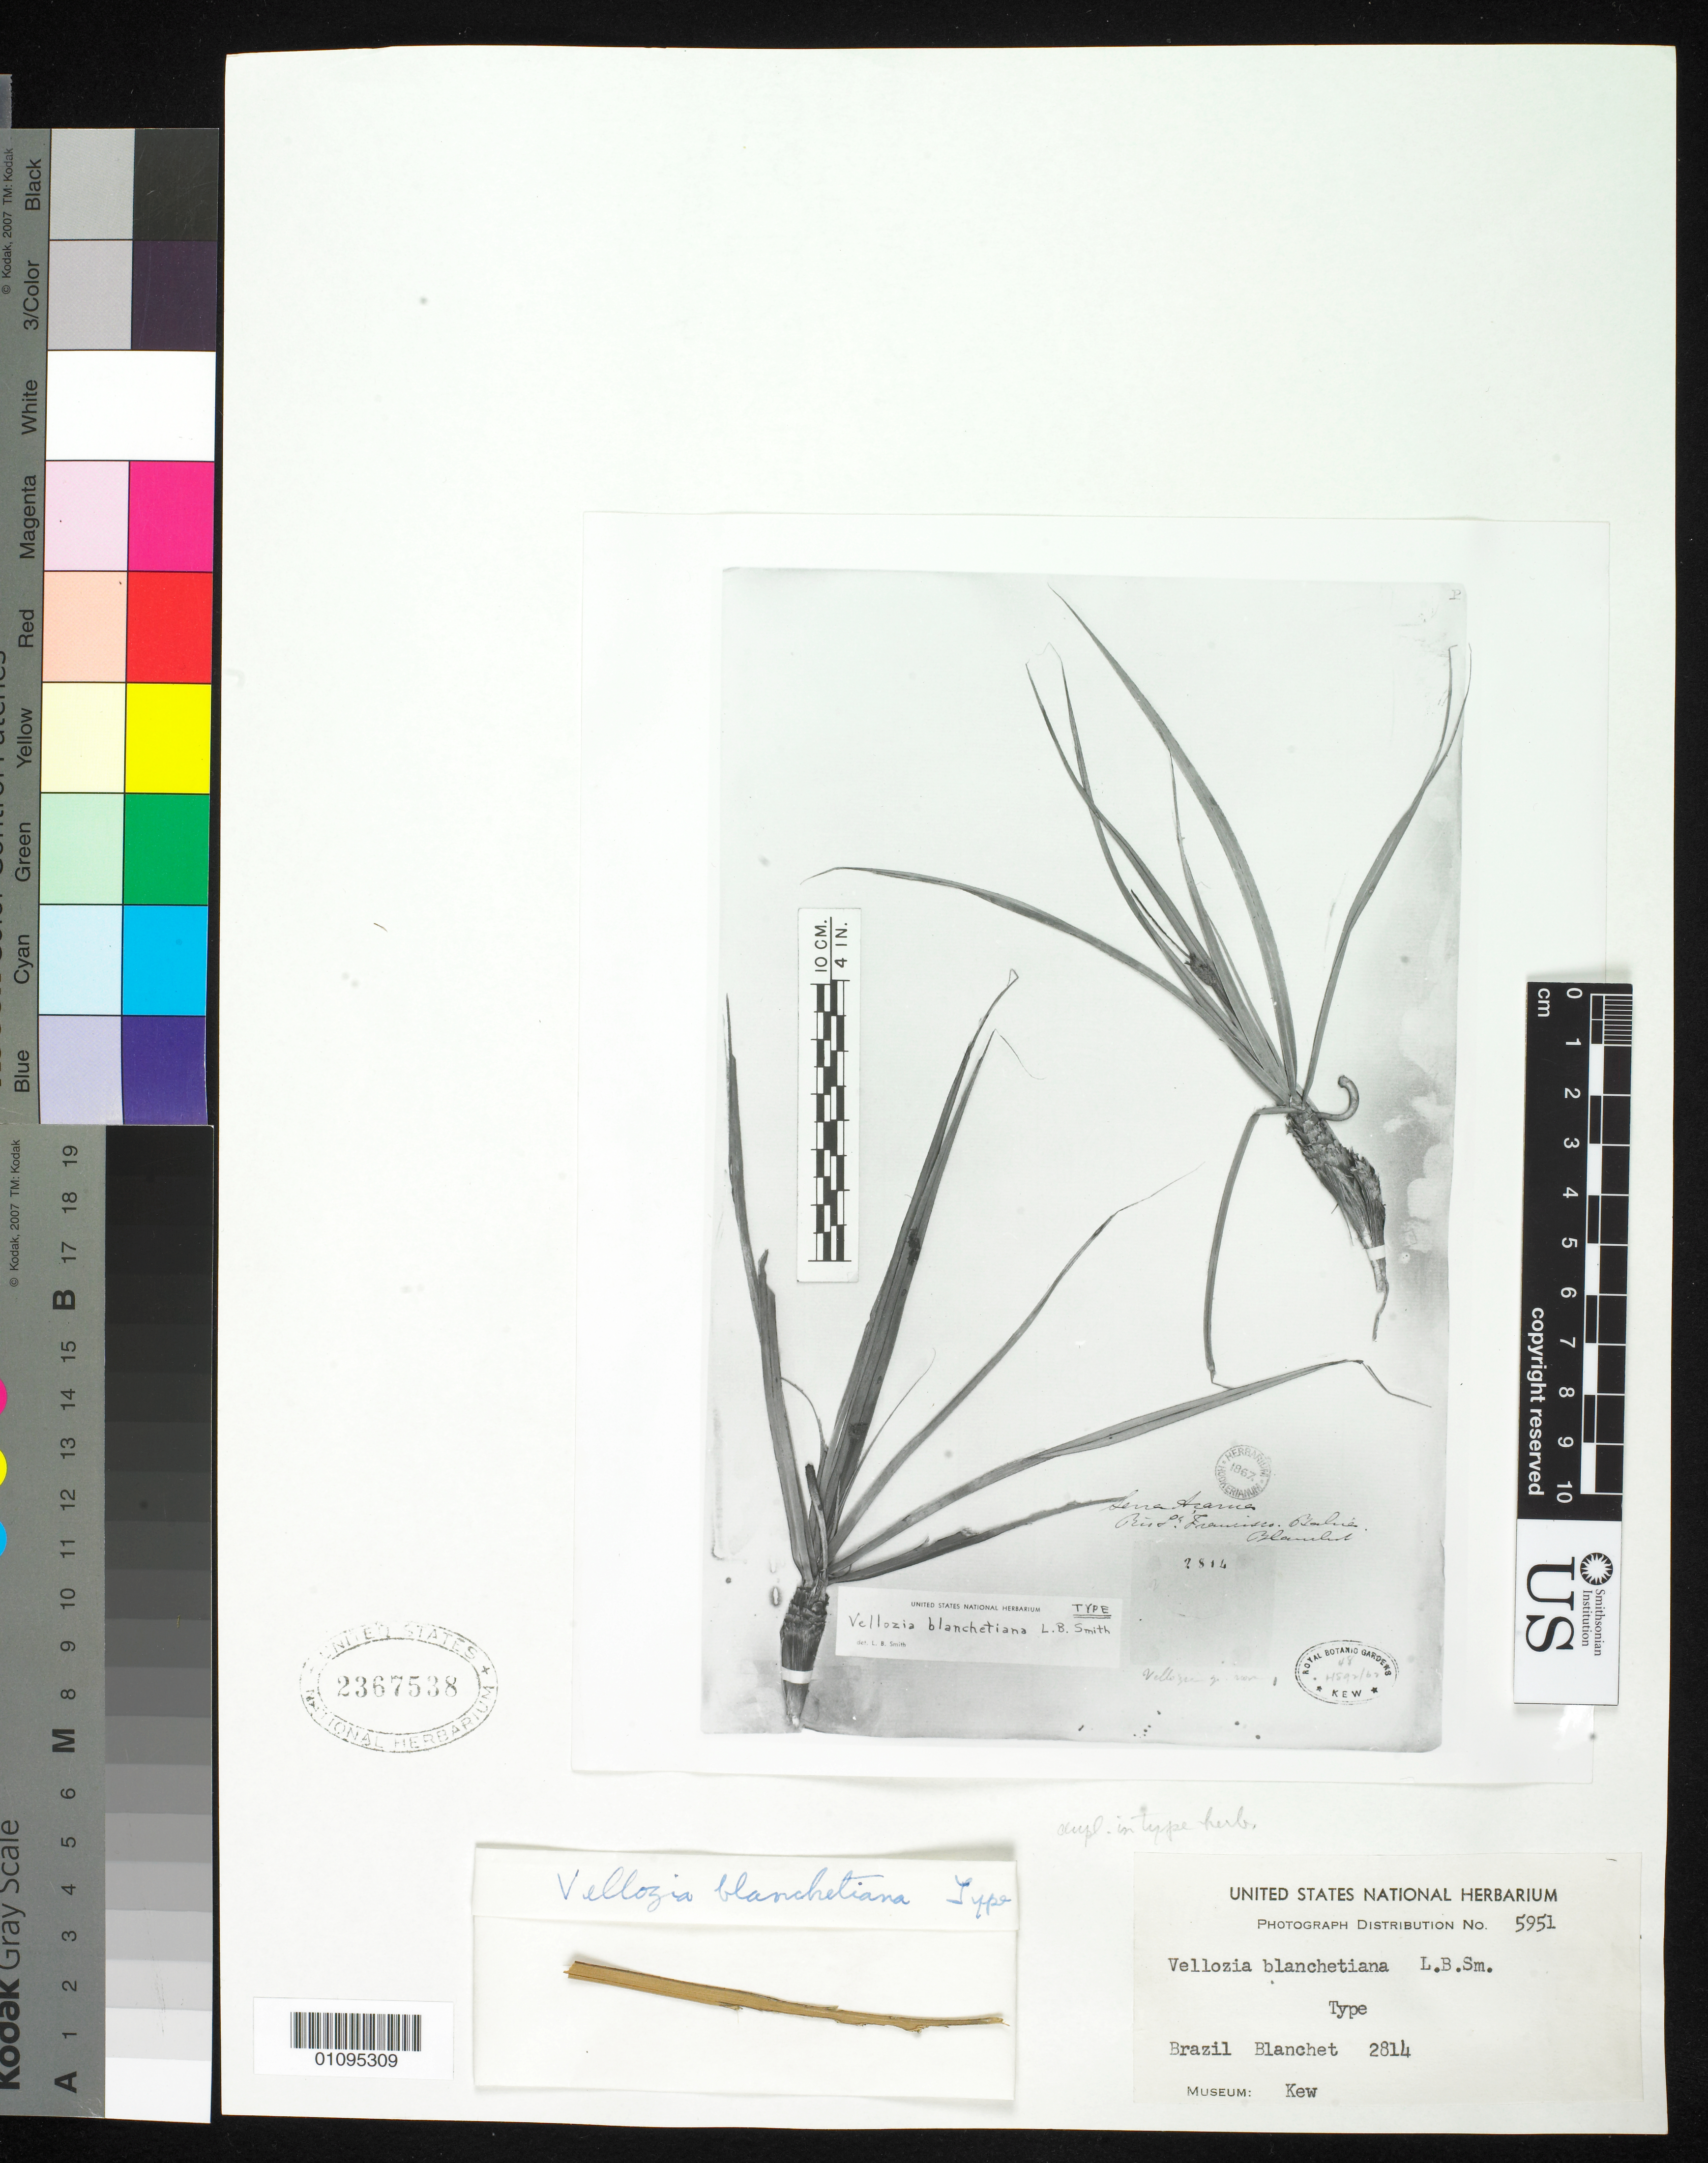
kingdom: Plantae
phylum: Tracheophyta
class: Liliopsida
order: Pandanales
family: Velloziaceae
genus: Vellozia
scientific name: Vellozia blanchetiana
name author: L.B. Sm.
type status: Isotype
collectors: J. Blanchet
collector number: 2814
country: Brazil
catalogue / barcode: US 2367538